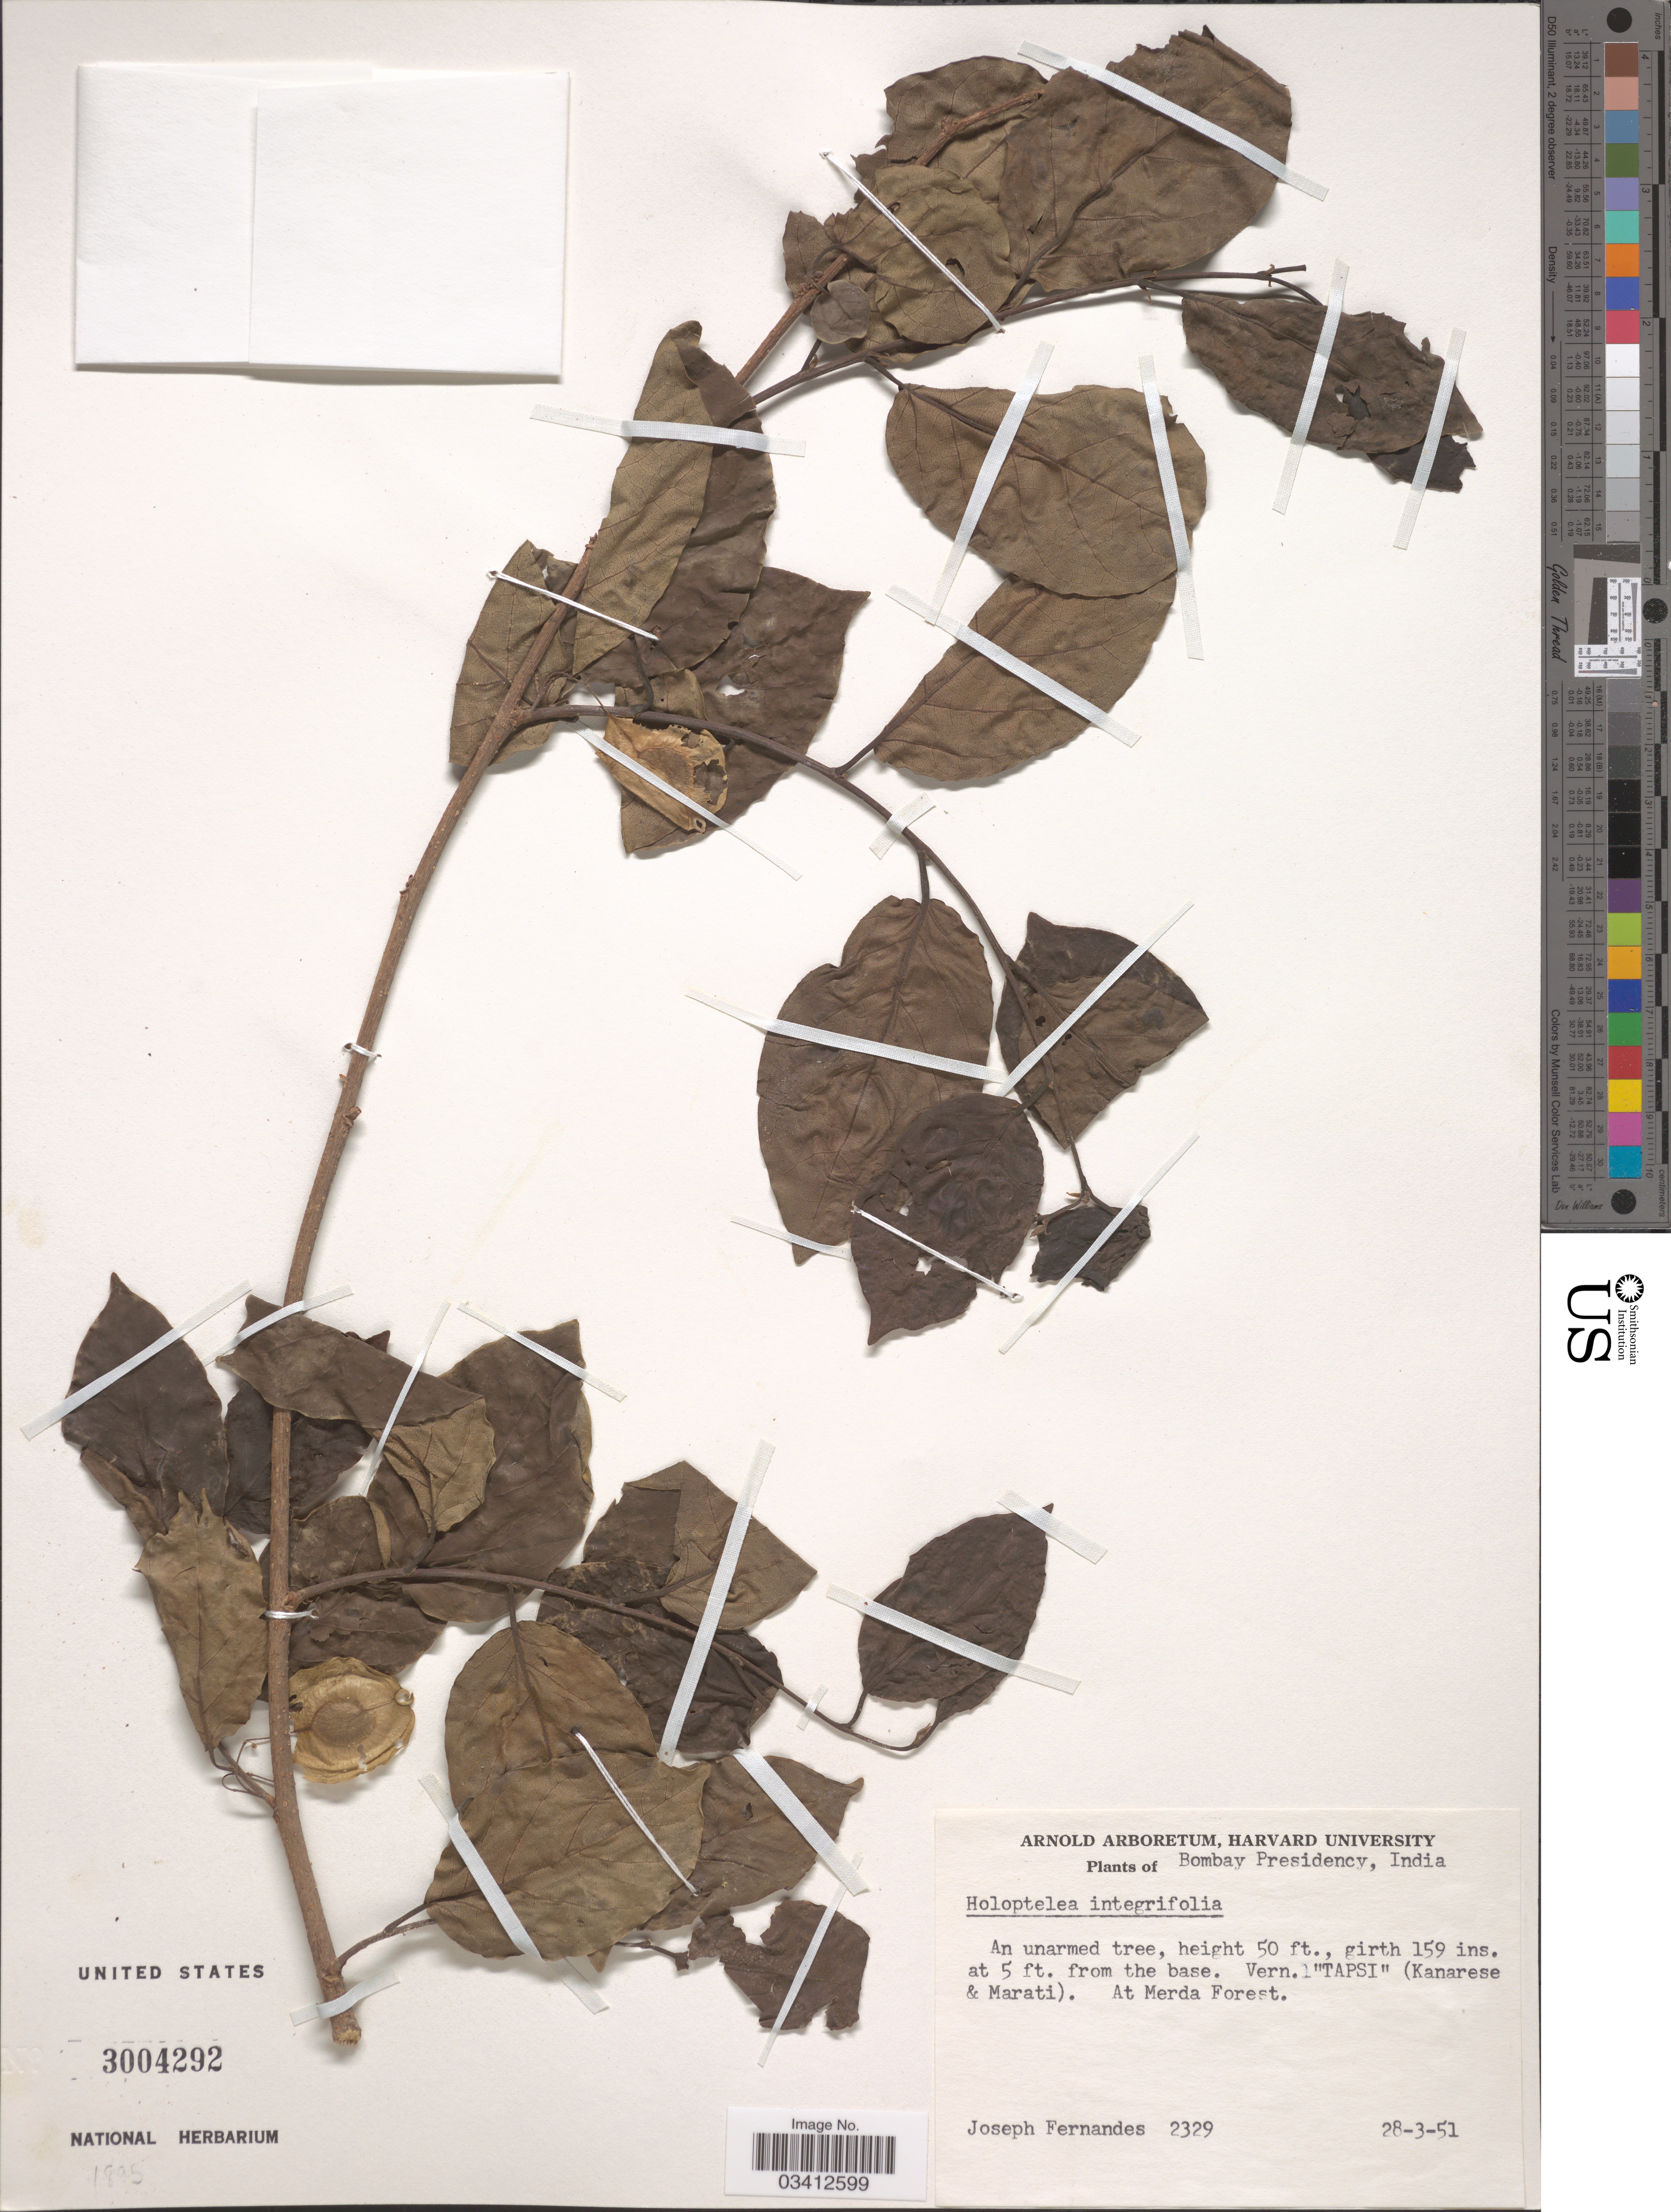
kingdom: Plantae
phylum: Tracheophyta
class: Magnoliopsida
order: Rosales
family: Ulmaceae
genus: Holoptelea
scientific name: Holoptelea integrifolia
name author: (Roxb.) Planch.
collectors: J. Fernandes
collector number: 2329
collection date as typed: Transcribed d/m/y: 28/3/51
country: India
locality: Bombay Presidency. At Merda Forest.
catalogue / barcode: US 3004292